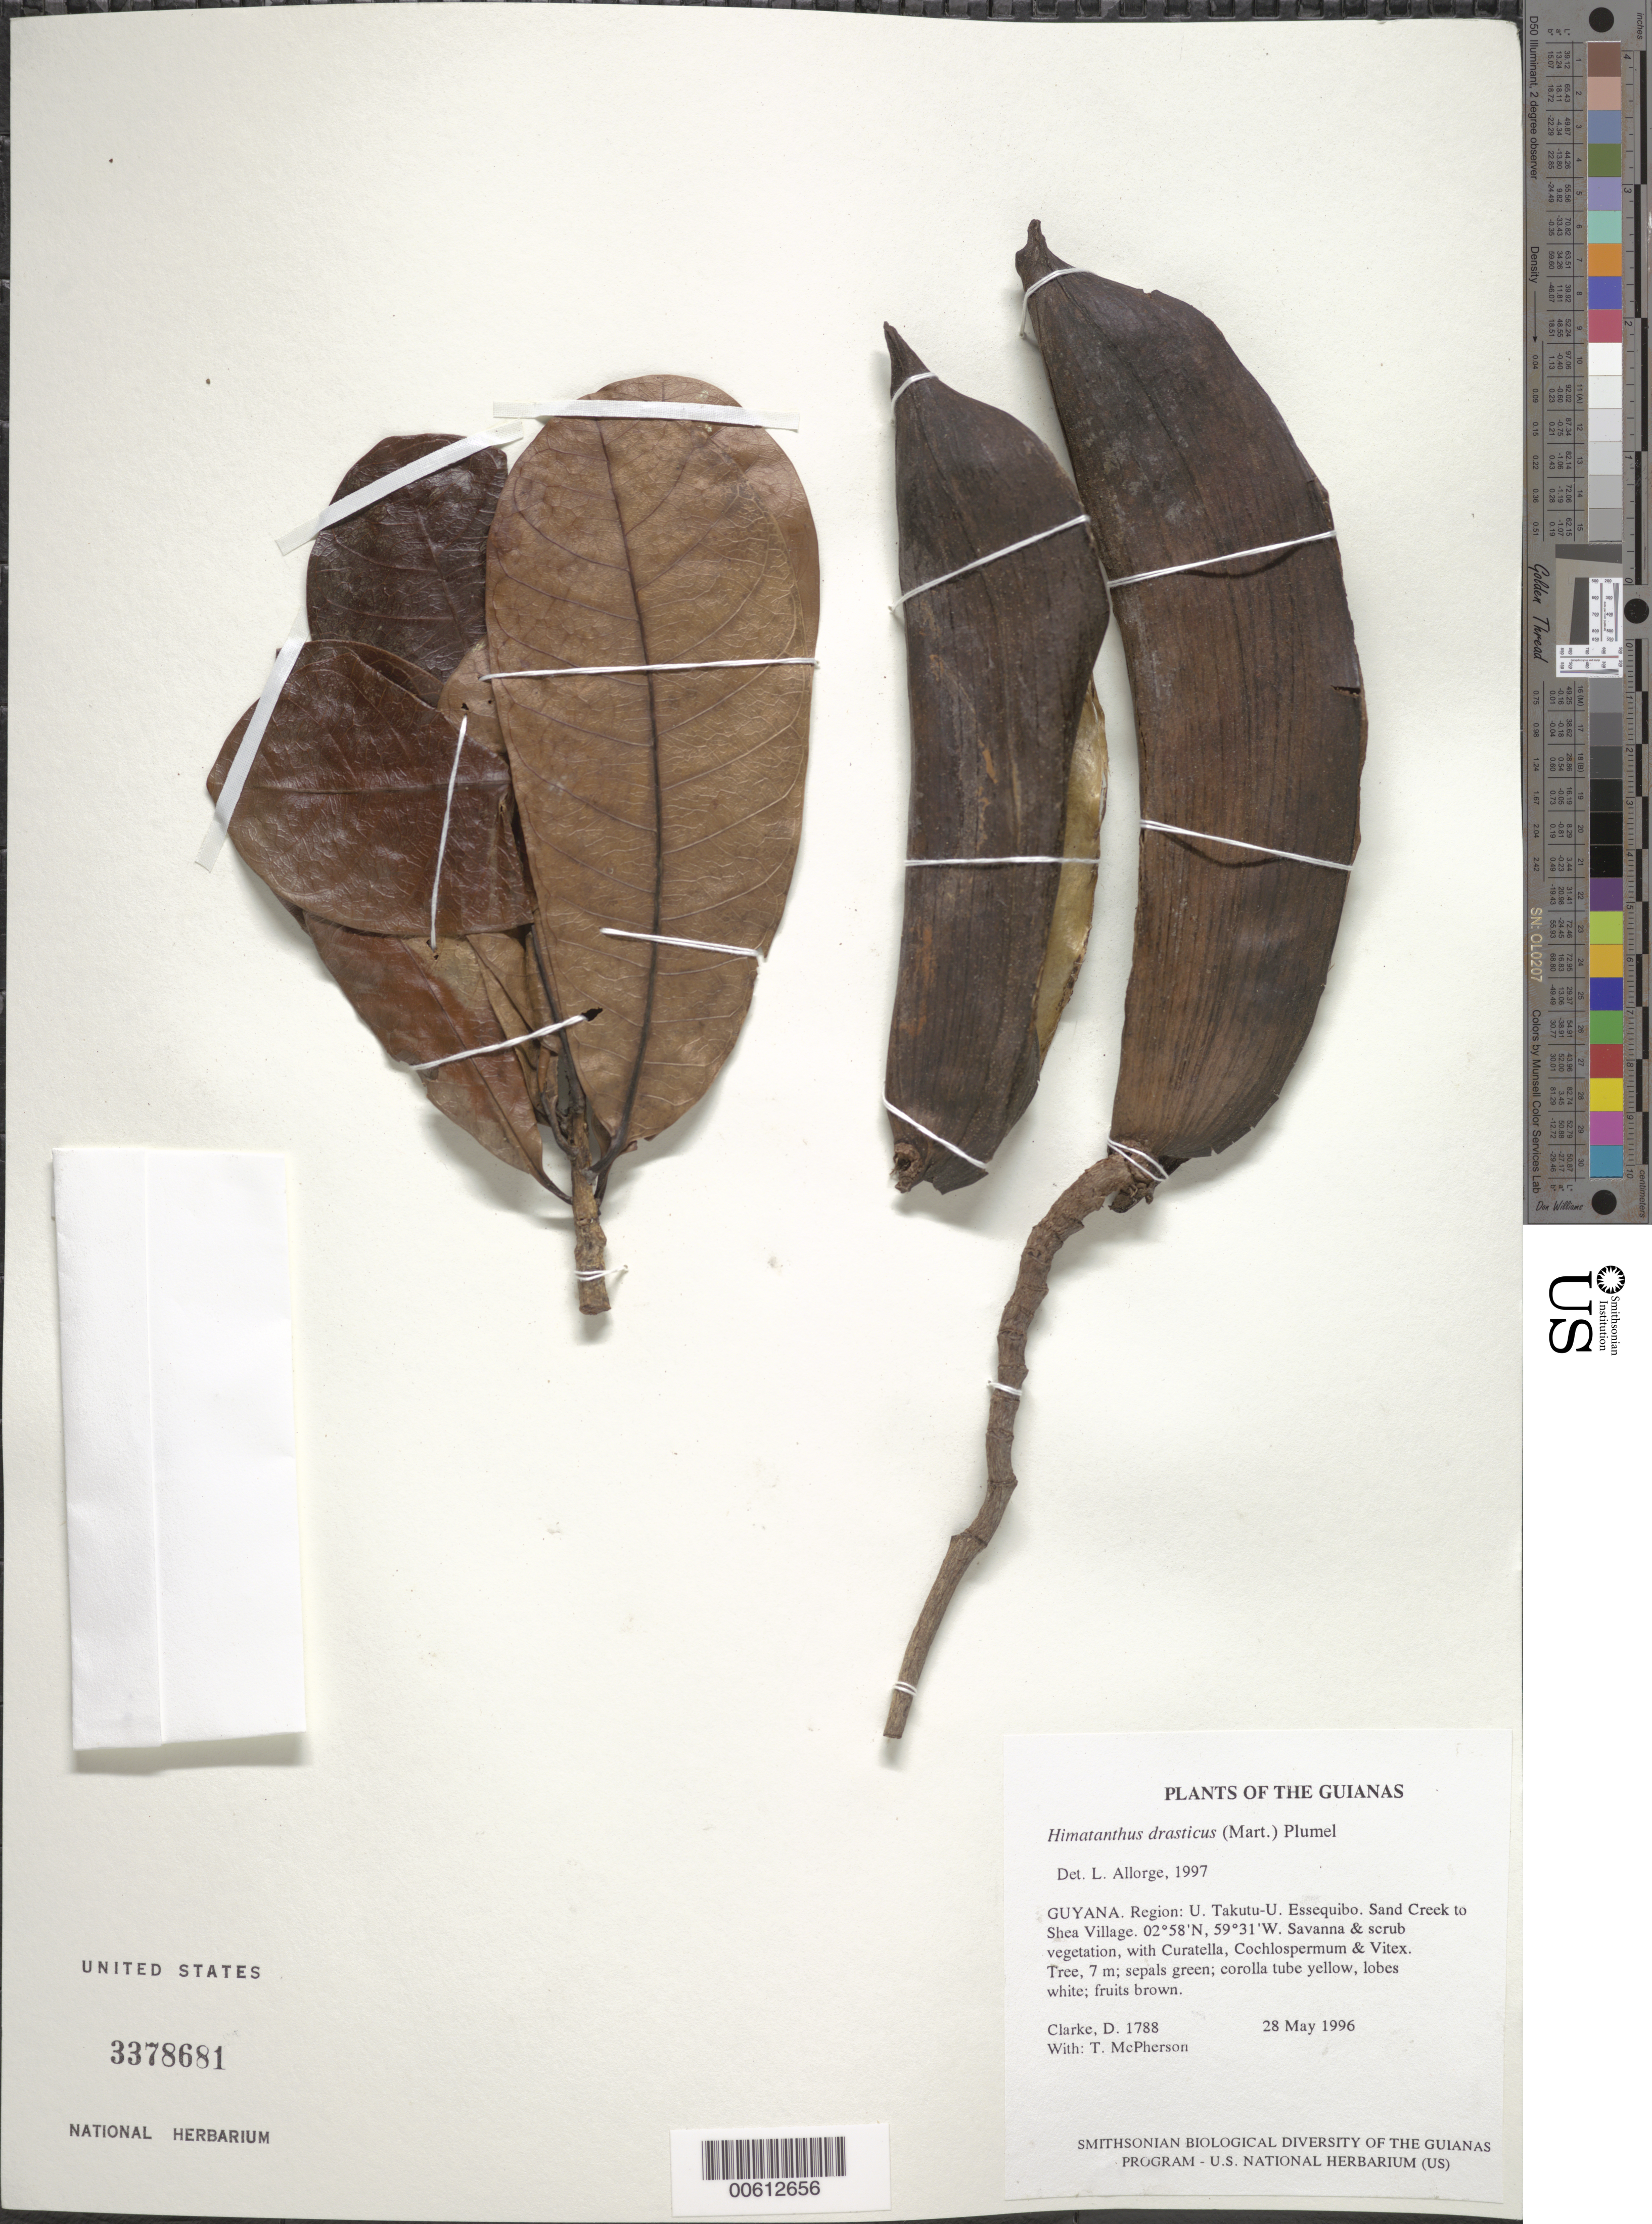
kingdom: Plantae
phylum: Tracheophyta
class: Magnoliopsida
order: Gentianales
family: Apocynaceae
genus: Himatanthus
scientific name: Himatanthus drasticus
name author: (Mart.) Plumel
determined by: Allorge, L.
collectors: H. D. Clarke & T. McPherson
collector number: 1788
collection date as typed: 28 May 1996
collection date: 1996-05-28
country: Guyana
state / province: U. Takutu-U. Essequibo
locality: Sand Creek to Shea Village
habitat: Savanna & scrub vegetation, with Curatella, Cochlospermum & Vitex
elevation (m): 100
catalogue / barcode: US 3378681